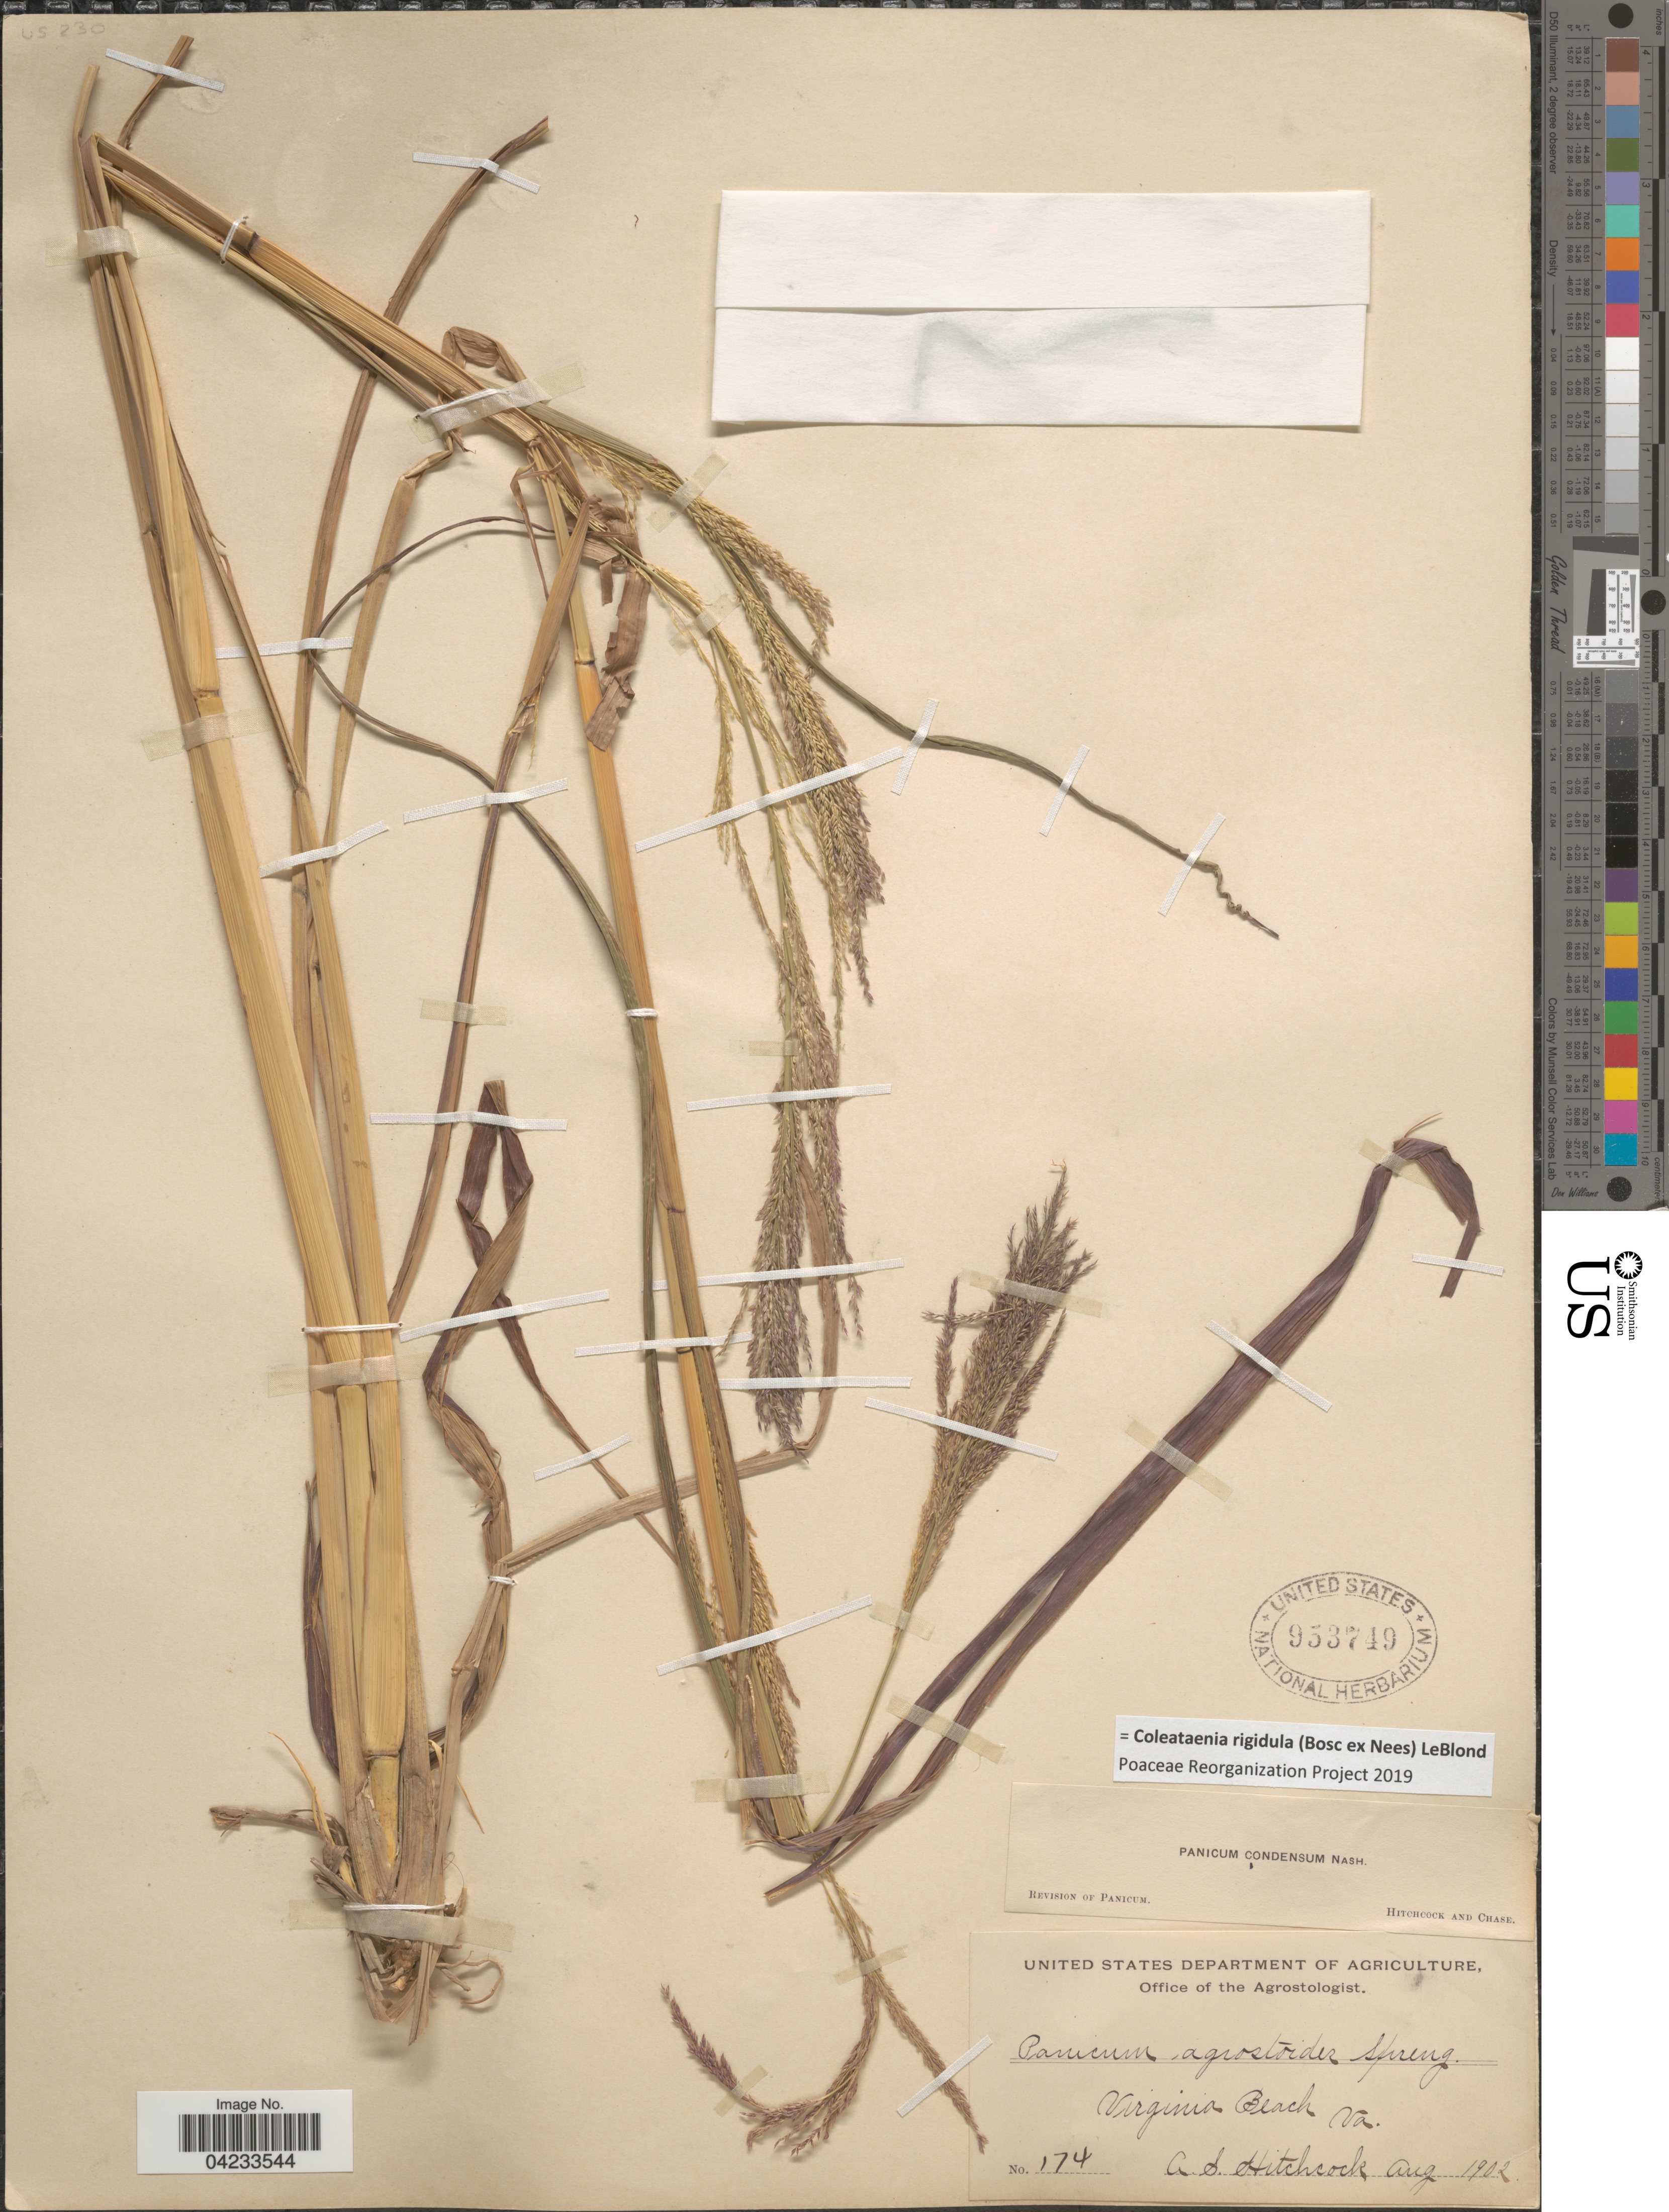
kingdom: Plantae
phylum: Tracheophyta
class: Liliopsida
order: Poales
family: Poaceae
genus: Coleataenia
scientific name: Coleataenia rigidula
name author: (Bosc ex Nees) LeBlond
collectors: A. S. Hitchcock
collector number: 174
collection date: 1902-08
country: United States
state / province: Virginia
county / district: City of Virginia Beach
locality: Virginia Beach.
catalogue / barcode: US 953749